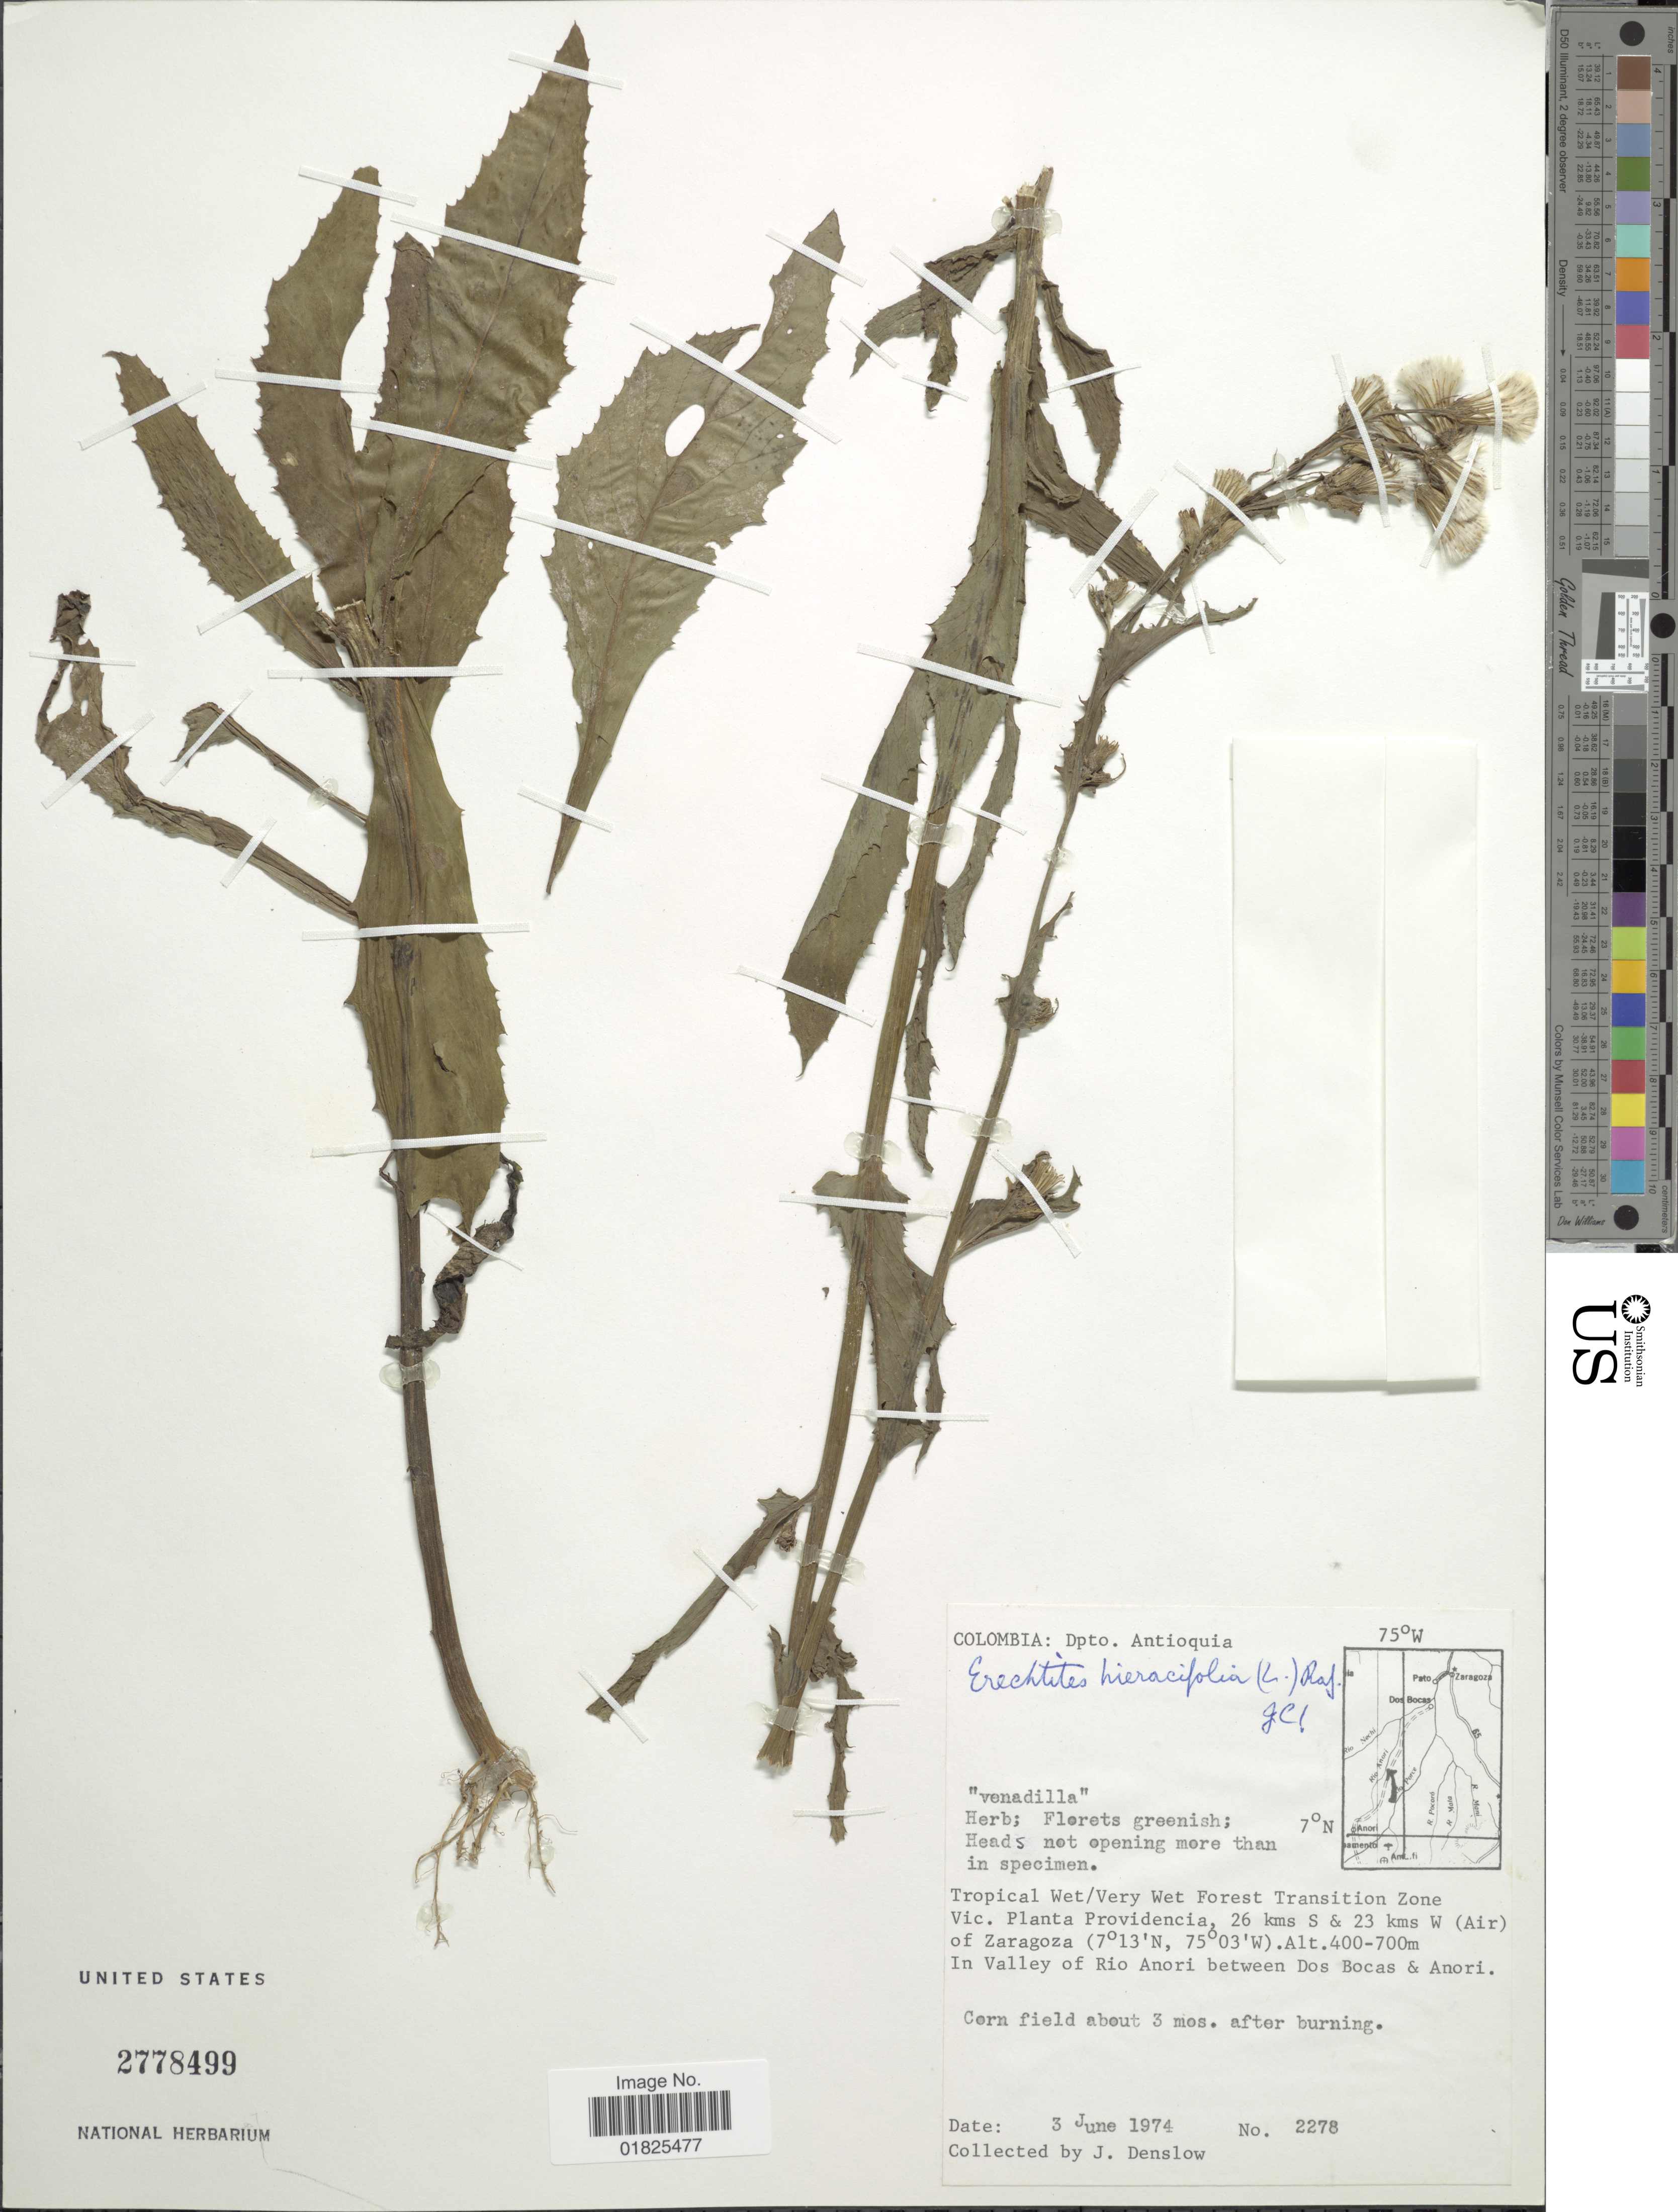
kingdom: Plantae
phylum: Tracheophyta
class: Magnoliopsida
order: Asterales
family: Asteraceae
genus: Erechtites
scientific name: Erechtites hieraciifolius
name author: (L.) Raf. ex DC.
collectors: J. Denslow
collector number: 2278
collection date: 1974-06-03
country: Colombia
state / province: Antioquia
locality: Voc. Planta Providencia, 26 kms. S & 23 kms W (air) of Zaragoza. In Valley of Rio Anori between Dos Bocas & Anori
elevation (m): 400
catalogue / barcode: US 2778499